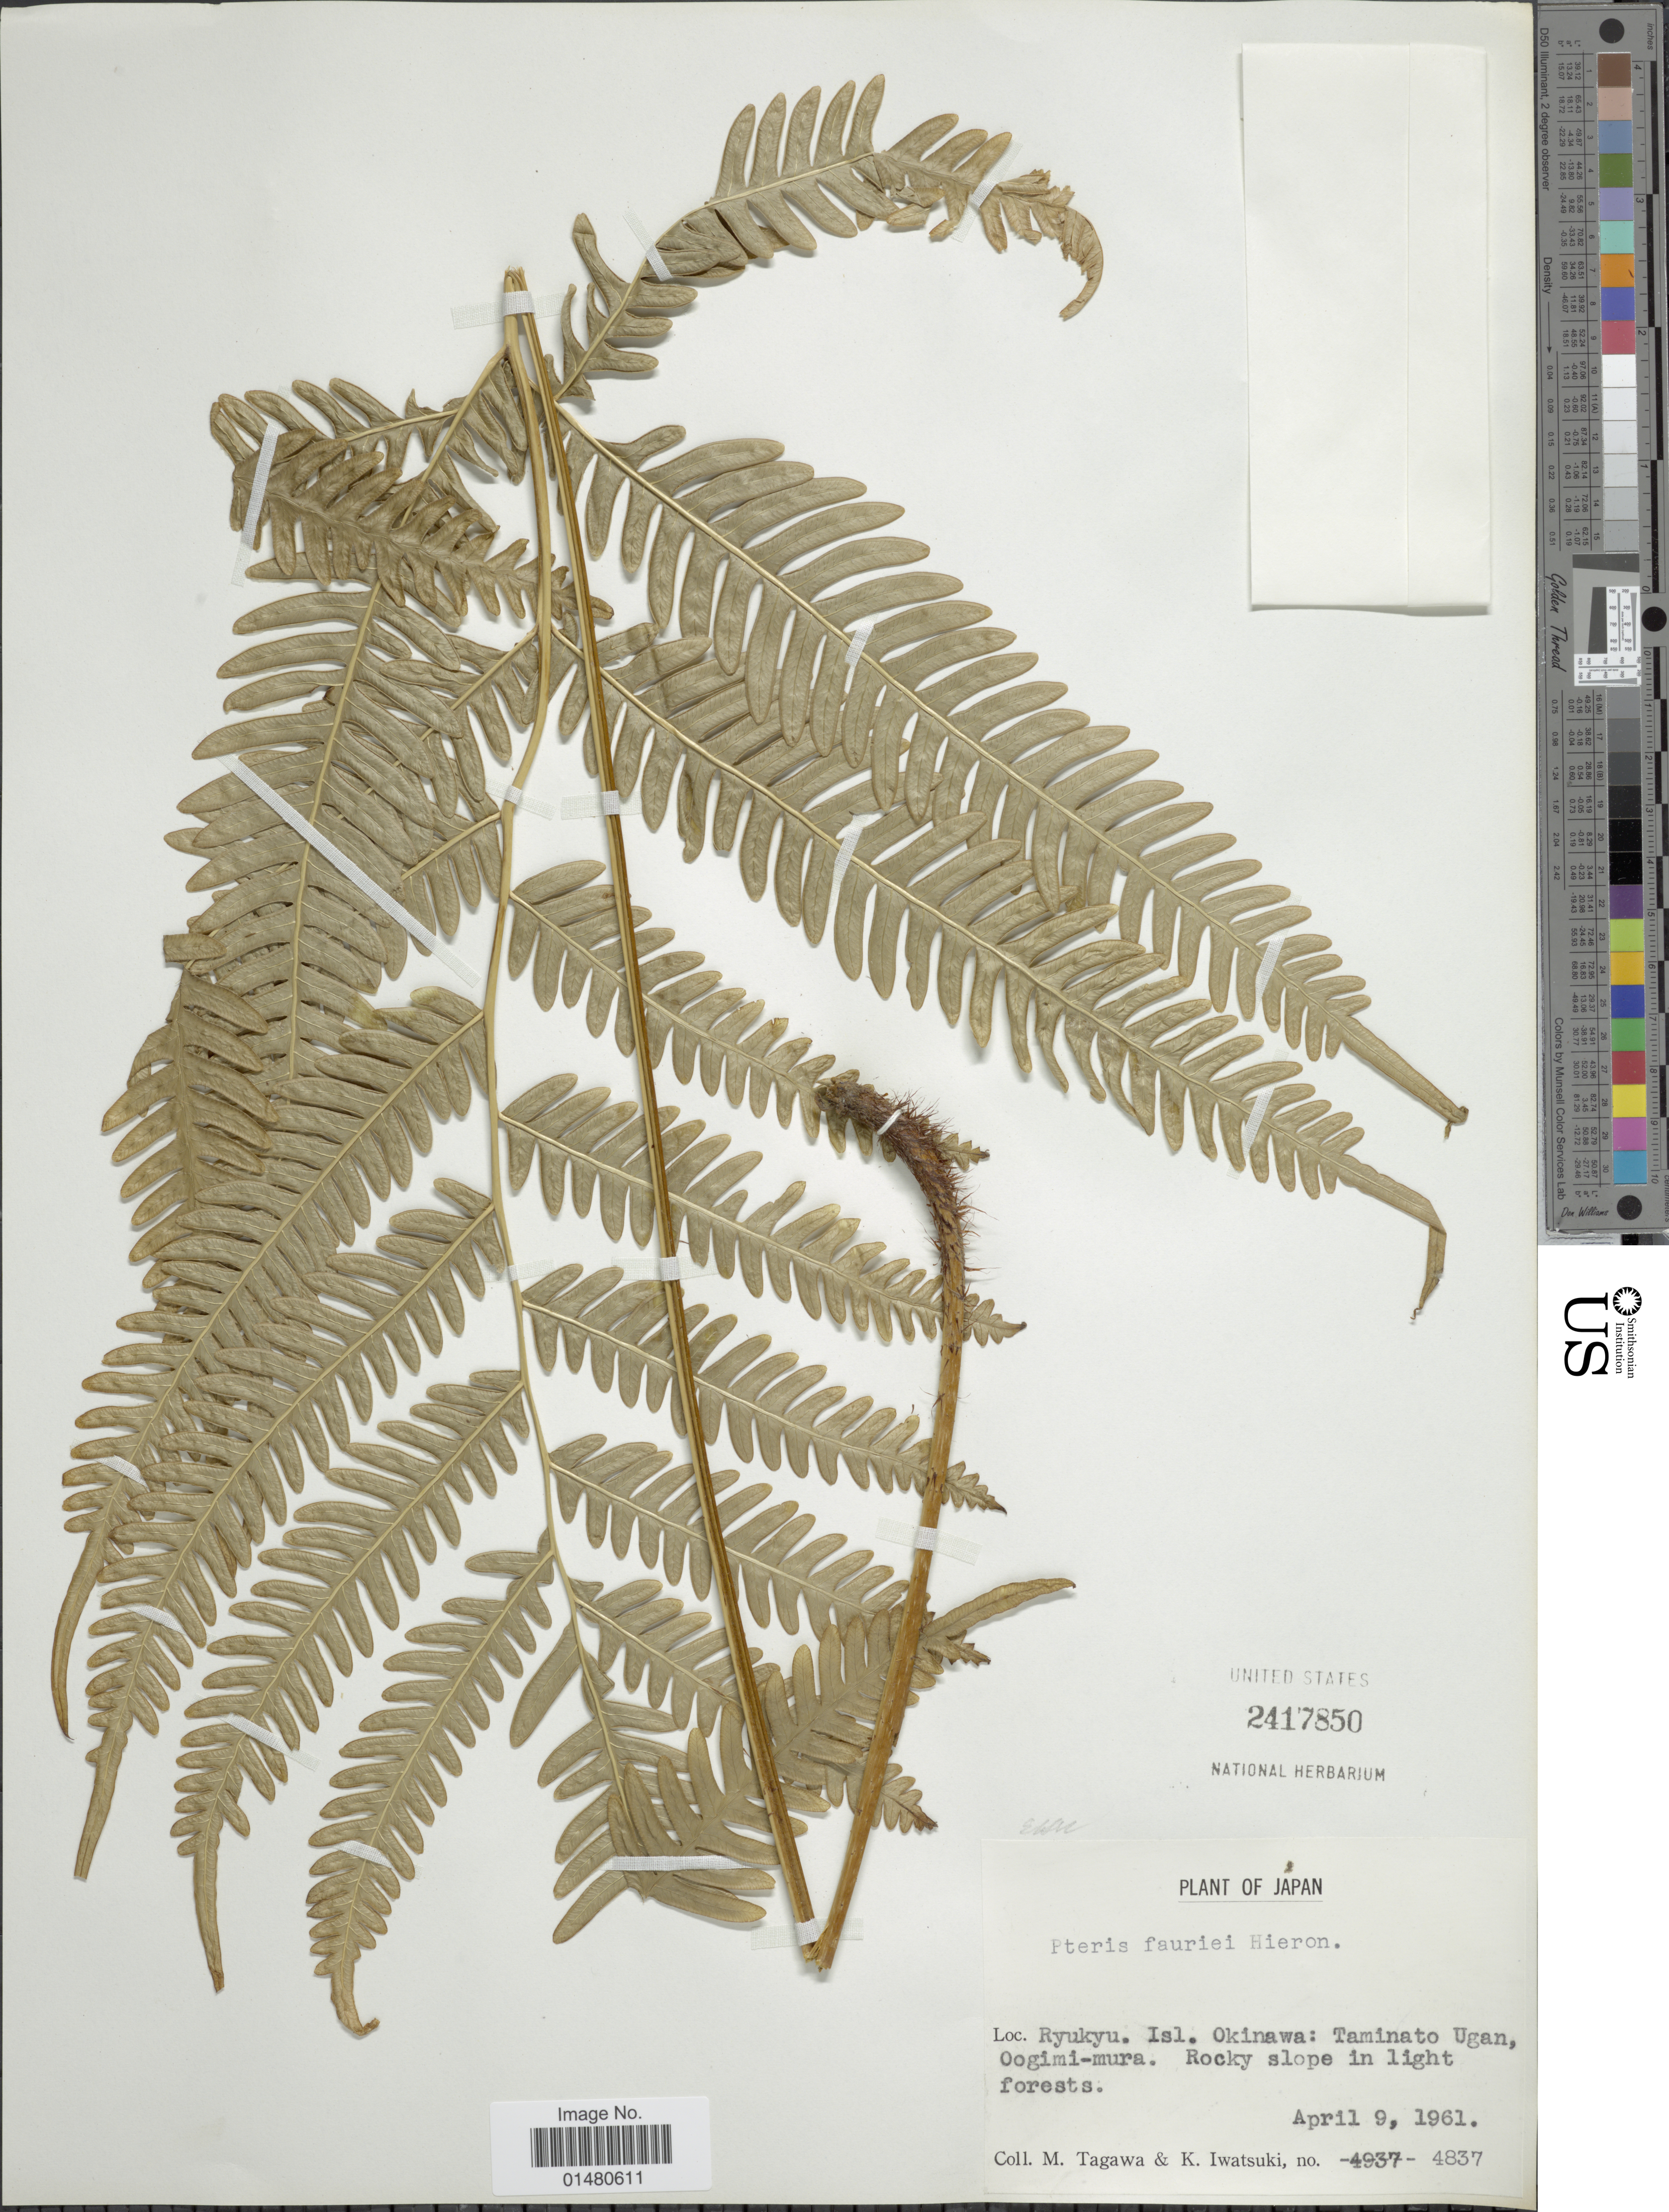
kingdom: Plantae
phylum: Tracheophyta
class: Polypodiopsida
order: Polypodiales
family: Pteridaceae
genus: Pteris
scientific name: Pteris fauriei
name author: Hieron.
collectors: M. Tagawa & K. Iwatsuki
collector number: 4837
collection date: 1961-04-09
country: Japan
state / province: Okinawa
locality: Ryukyu Isl. Okinawa: Taminato Ugan, Oogimi-mura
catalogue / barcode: US 2417850